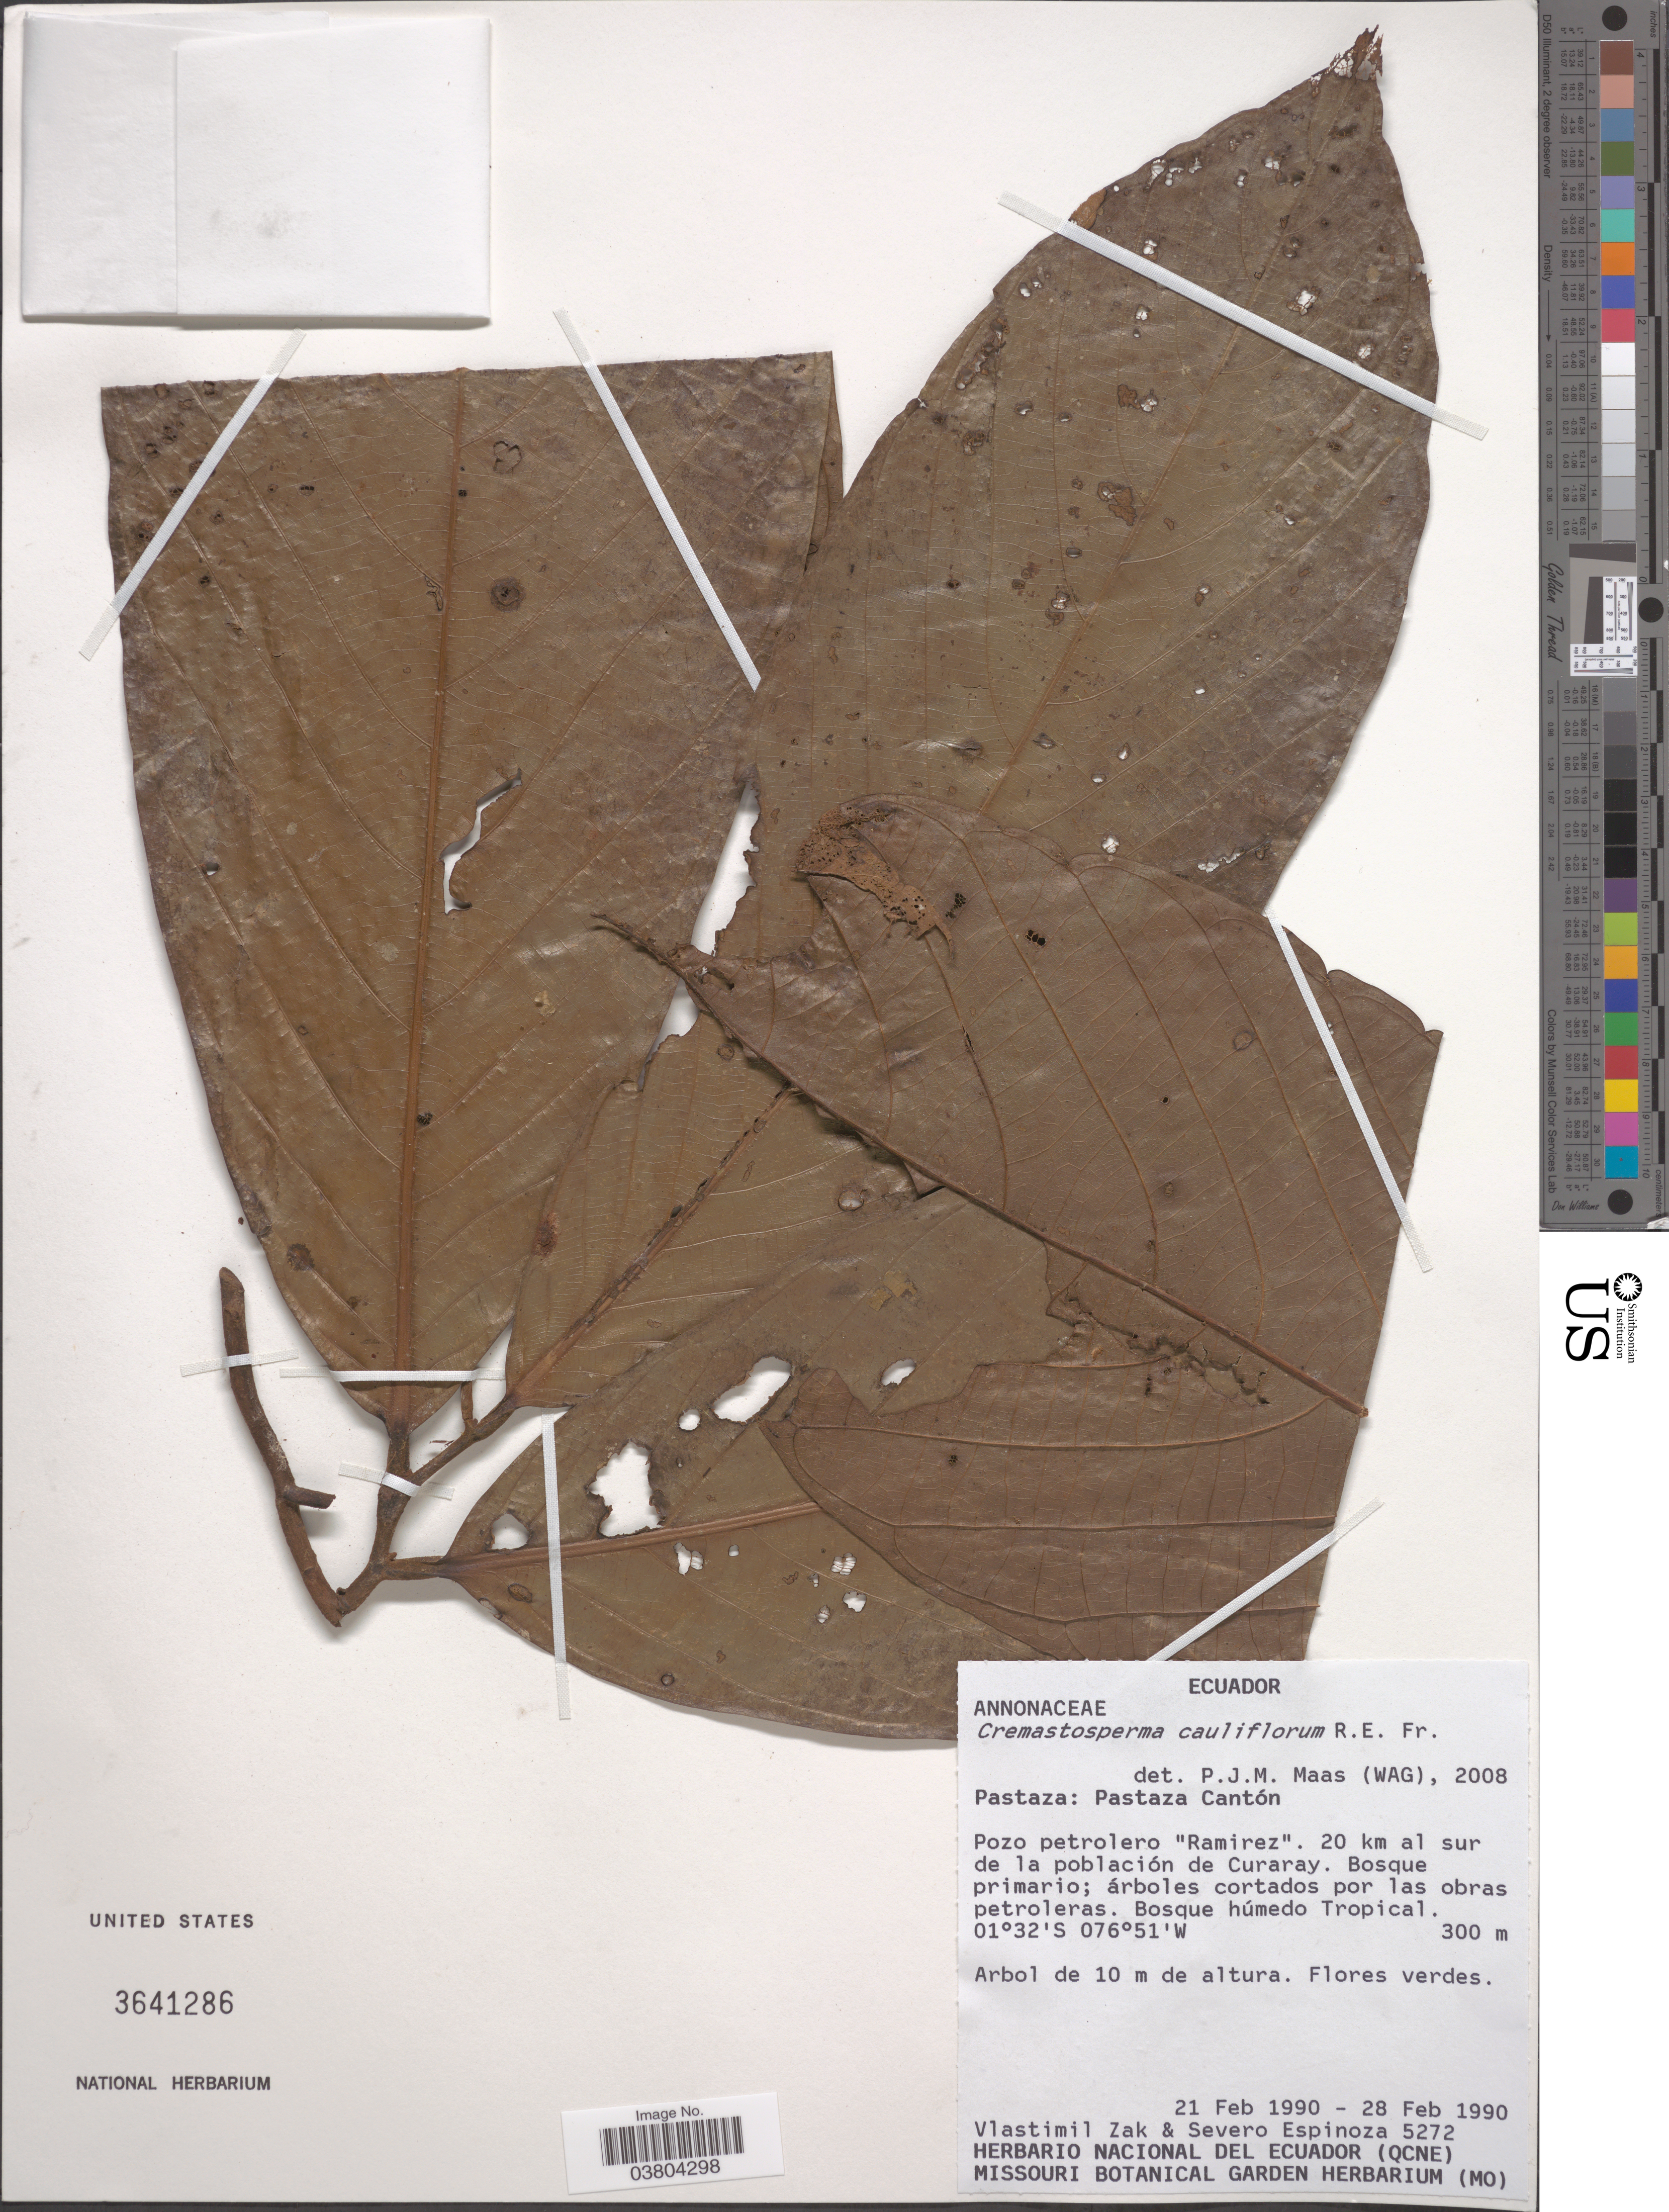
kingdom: Plantae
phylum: Tracheophyta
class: Magnoliopsida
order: Magnoliales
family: Annonaceae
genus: Cremastosperma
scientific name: Cremastosperma cauliflorum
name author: R.E. Fr.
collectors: V. Zak & S. Espinoza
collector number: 5272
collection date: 1990-02-21/1990-02-28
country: Ecuador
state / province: Pastaza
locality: Pastaza Cantón. Pozo petrolero "Ramirez". 20 km al sur de la población de Curaray. Bosque húmedo Tropical.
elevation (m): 300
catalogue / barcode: US 3641286